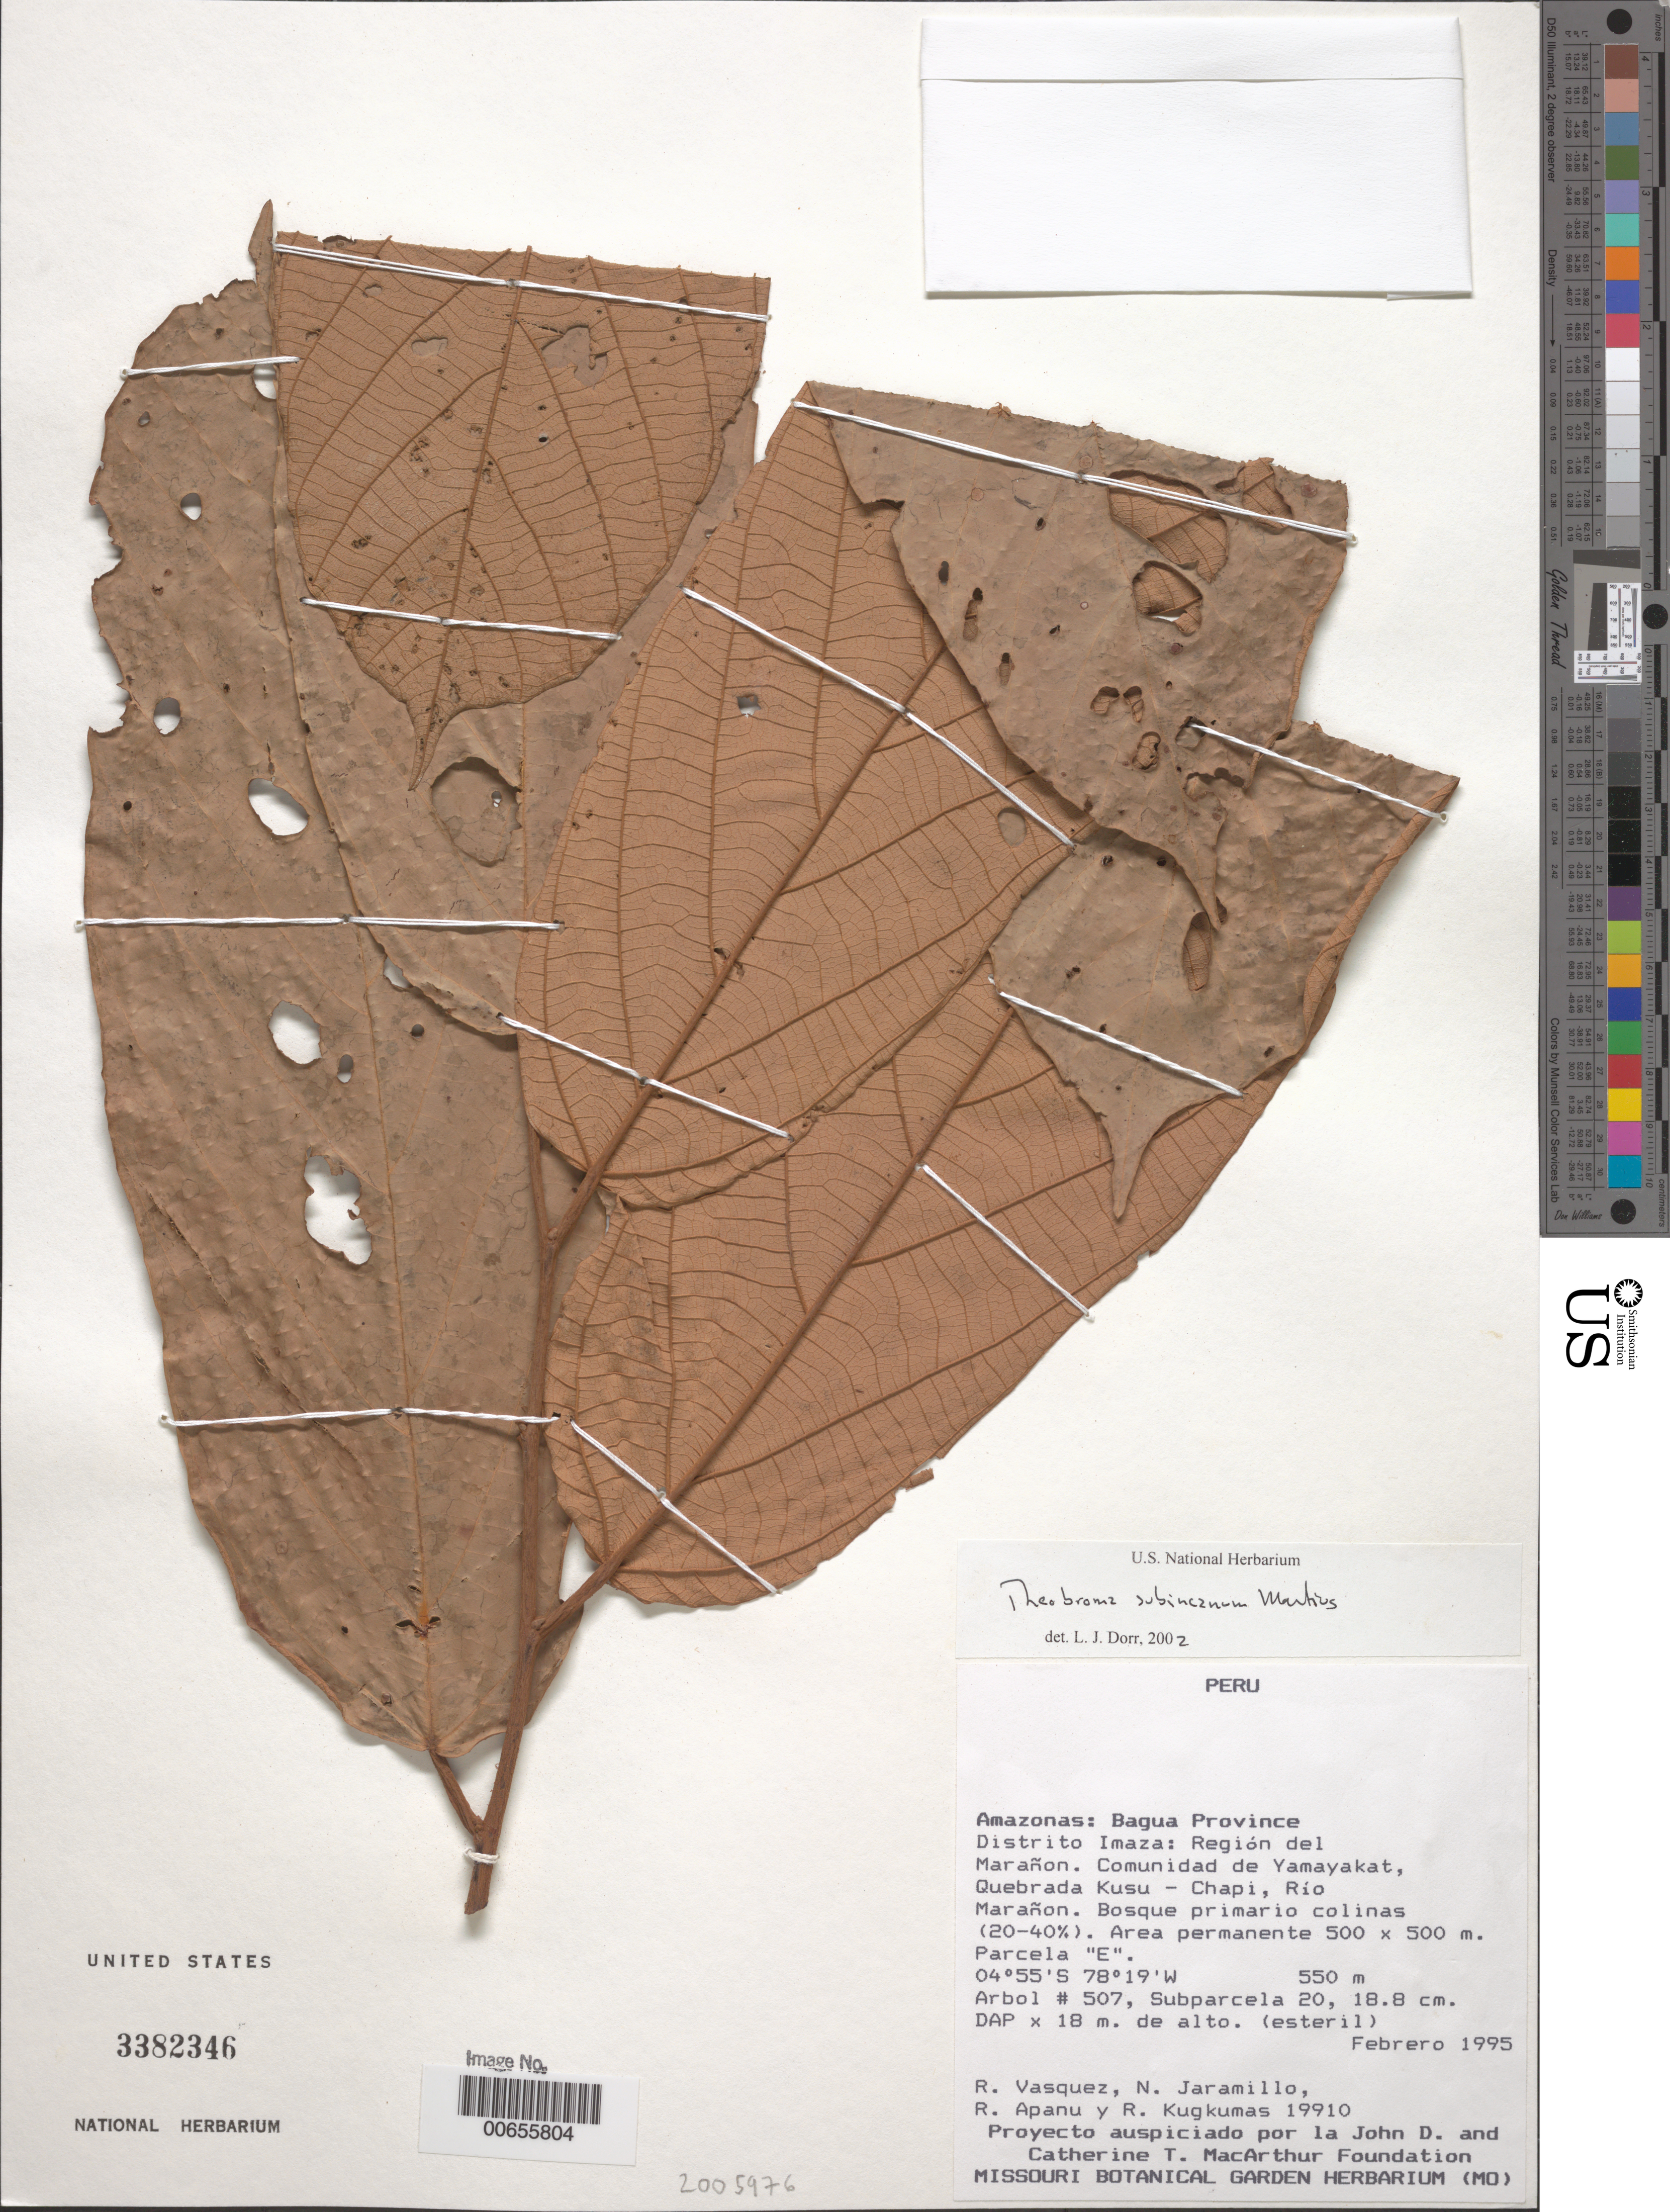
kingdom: Plantae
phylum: Tracheophyta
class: Magnoliopsida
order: Malvales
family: Malvaceae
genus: Theobroma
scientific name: Theobroma subincanum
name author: Mart.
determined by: Dorr, L. J., (BOT), Smithsonian Institution - National Museum of Natural History (UNITED STATES)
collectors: R. Vasquez, N. Jaramillo, R. Apanu N. & R. Kugkumas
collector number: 19910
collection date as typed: Feb 1995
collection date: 1995-02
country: Peru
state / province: Amazonas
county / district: Bagua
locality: Distrito Imaza: región del Marañon, comunidad de Yamayakat, Quebrada Kusu-Chapi, Río Marañon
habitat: Bosque primario colinas (20-40%). Area permanente 500 x 500 m. Parcela E.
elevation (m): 550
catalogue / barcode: US 3382346